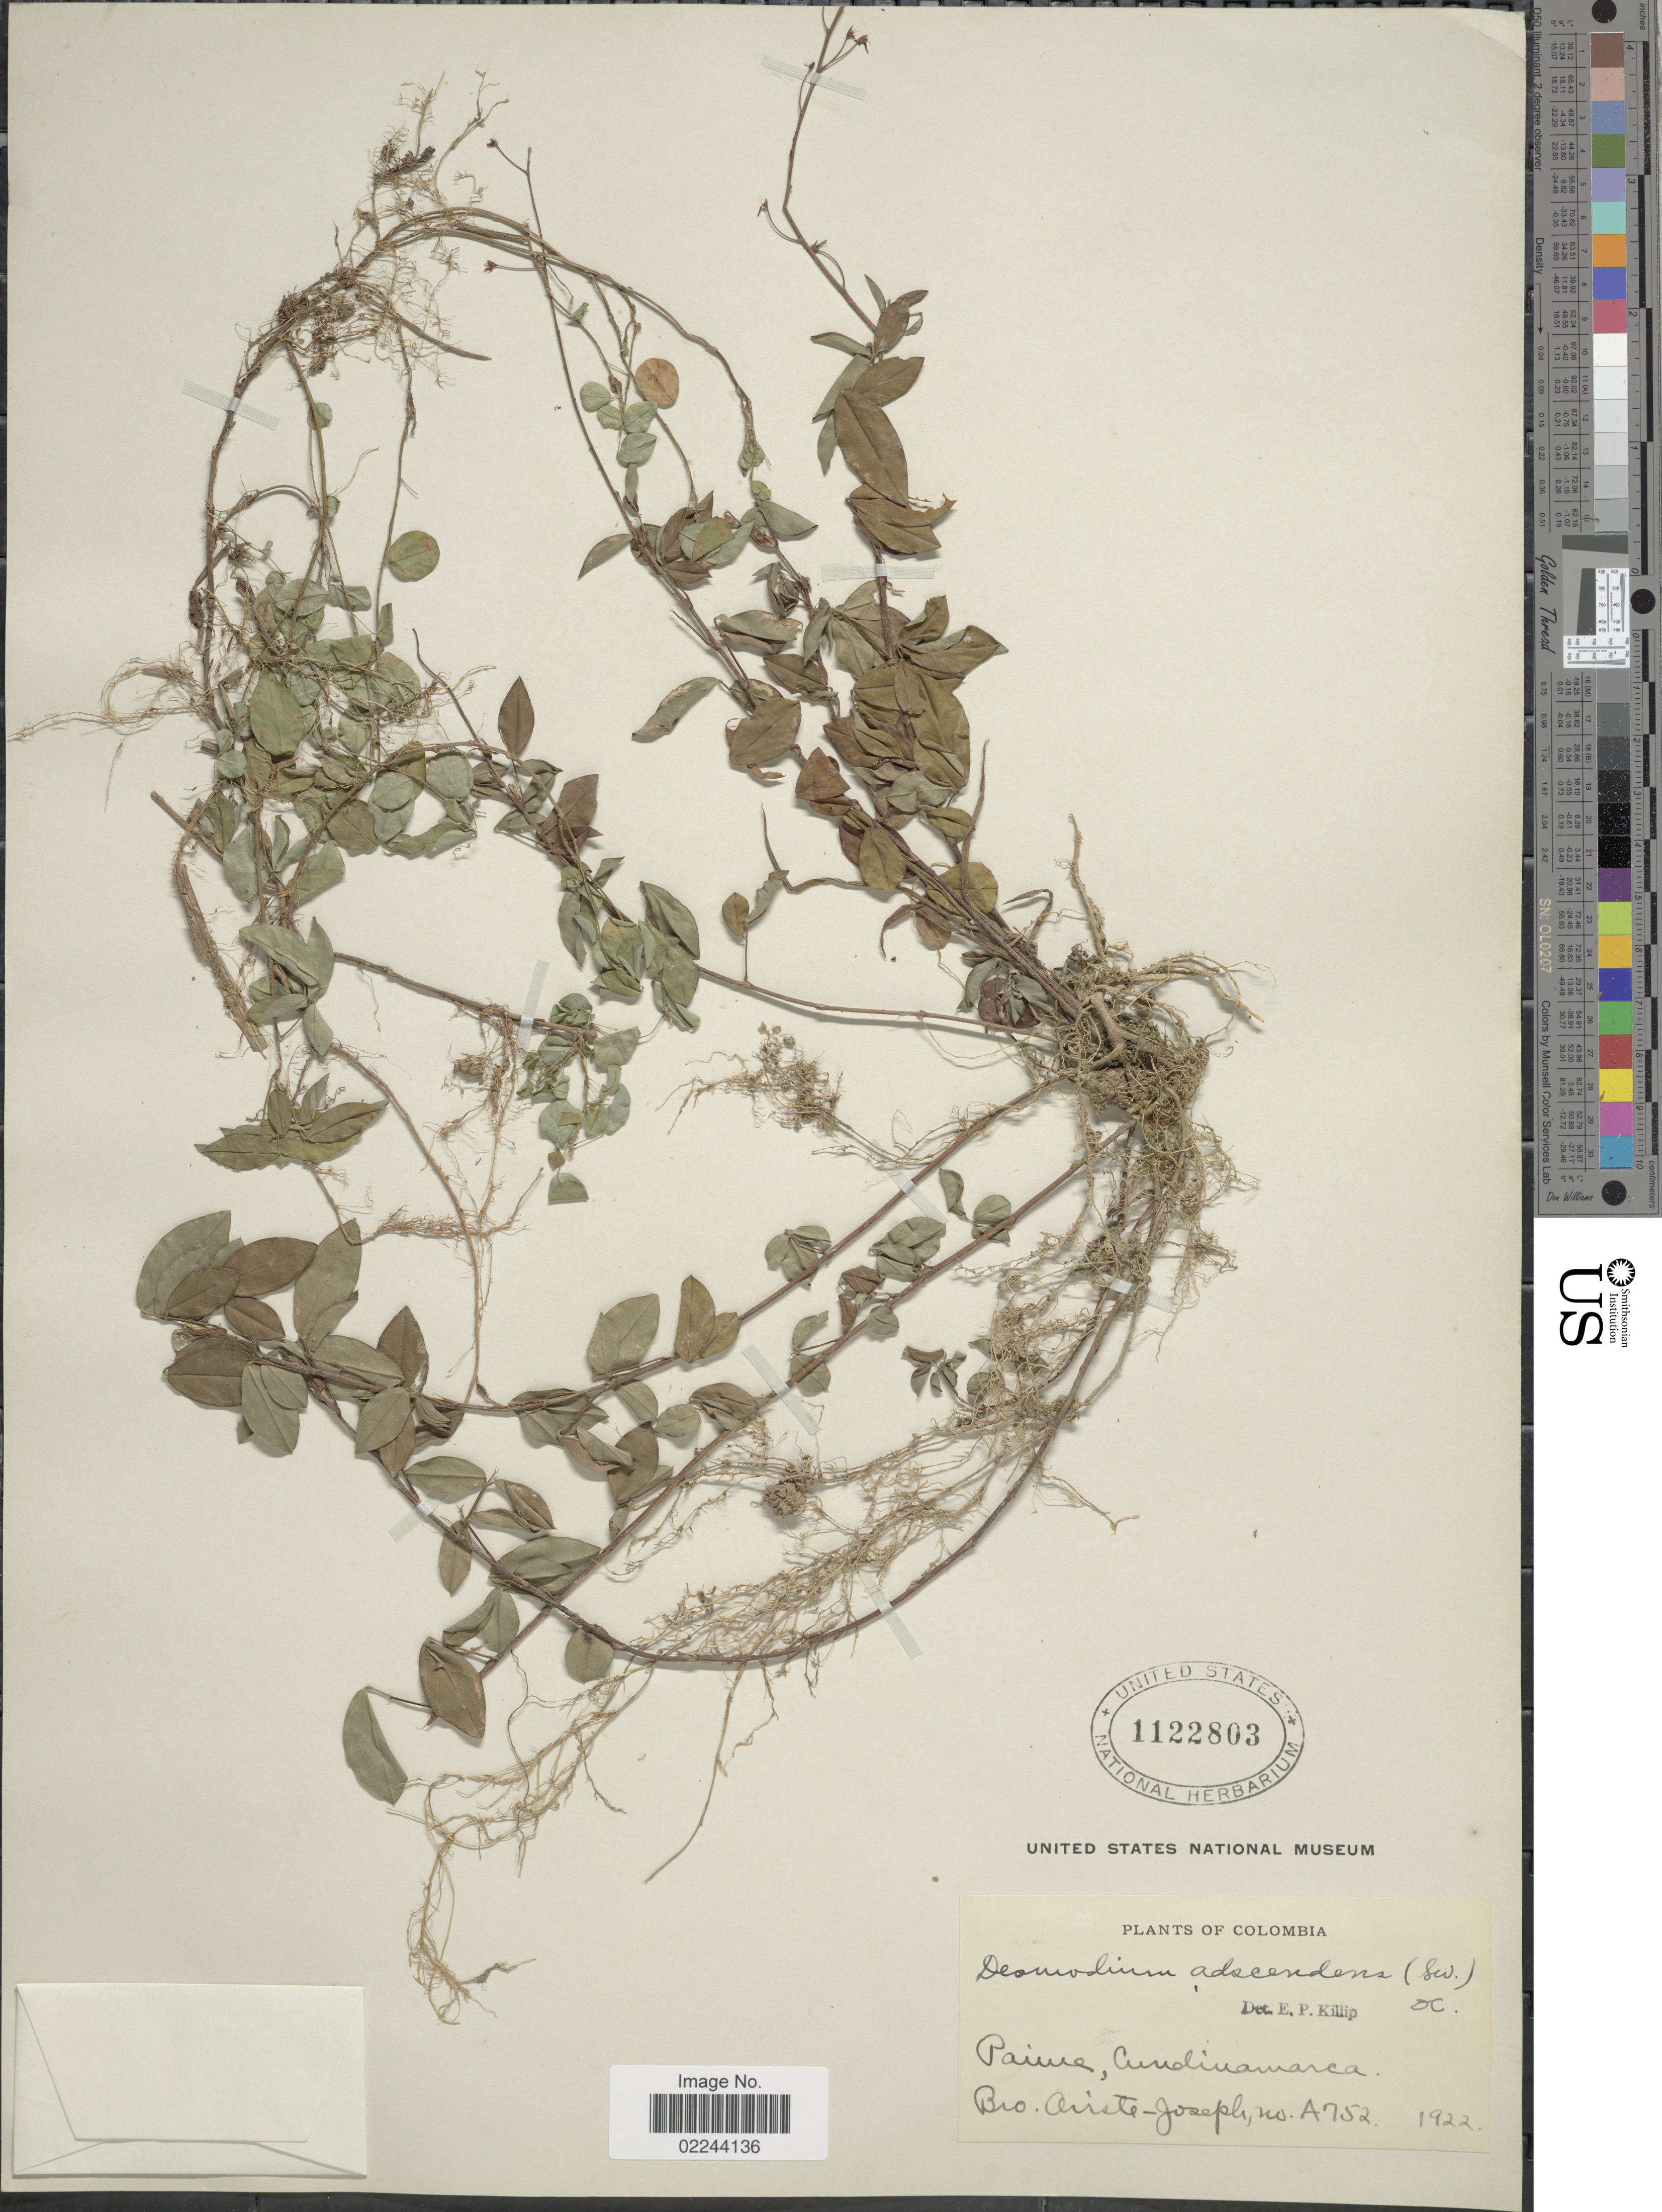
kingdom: Plantae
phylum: Tracheophyta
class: Magnoliopsida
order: Fabales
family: Fabaceae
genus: Grona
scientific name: Grona adscendens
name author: (Sw.) H. Ohashi & K. Ohashi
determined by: Strong, Mark T., (BOT), Smithsonian Institution - National Museum of Natural History (UNITED STATES)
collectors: Bro. Ariste-Joseph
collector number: A752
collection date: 1922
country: Colombia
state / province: Cundinamarca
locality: Paine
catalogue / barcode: US 1122803